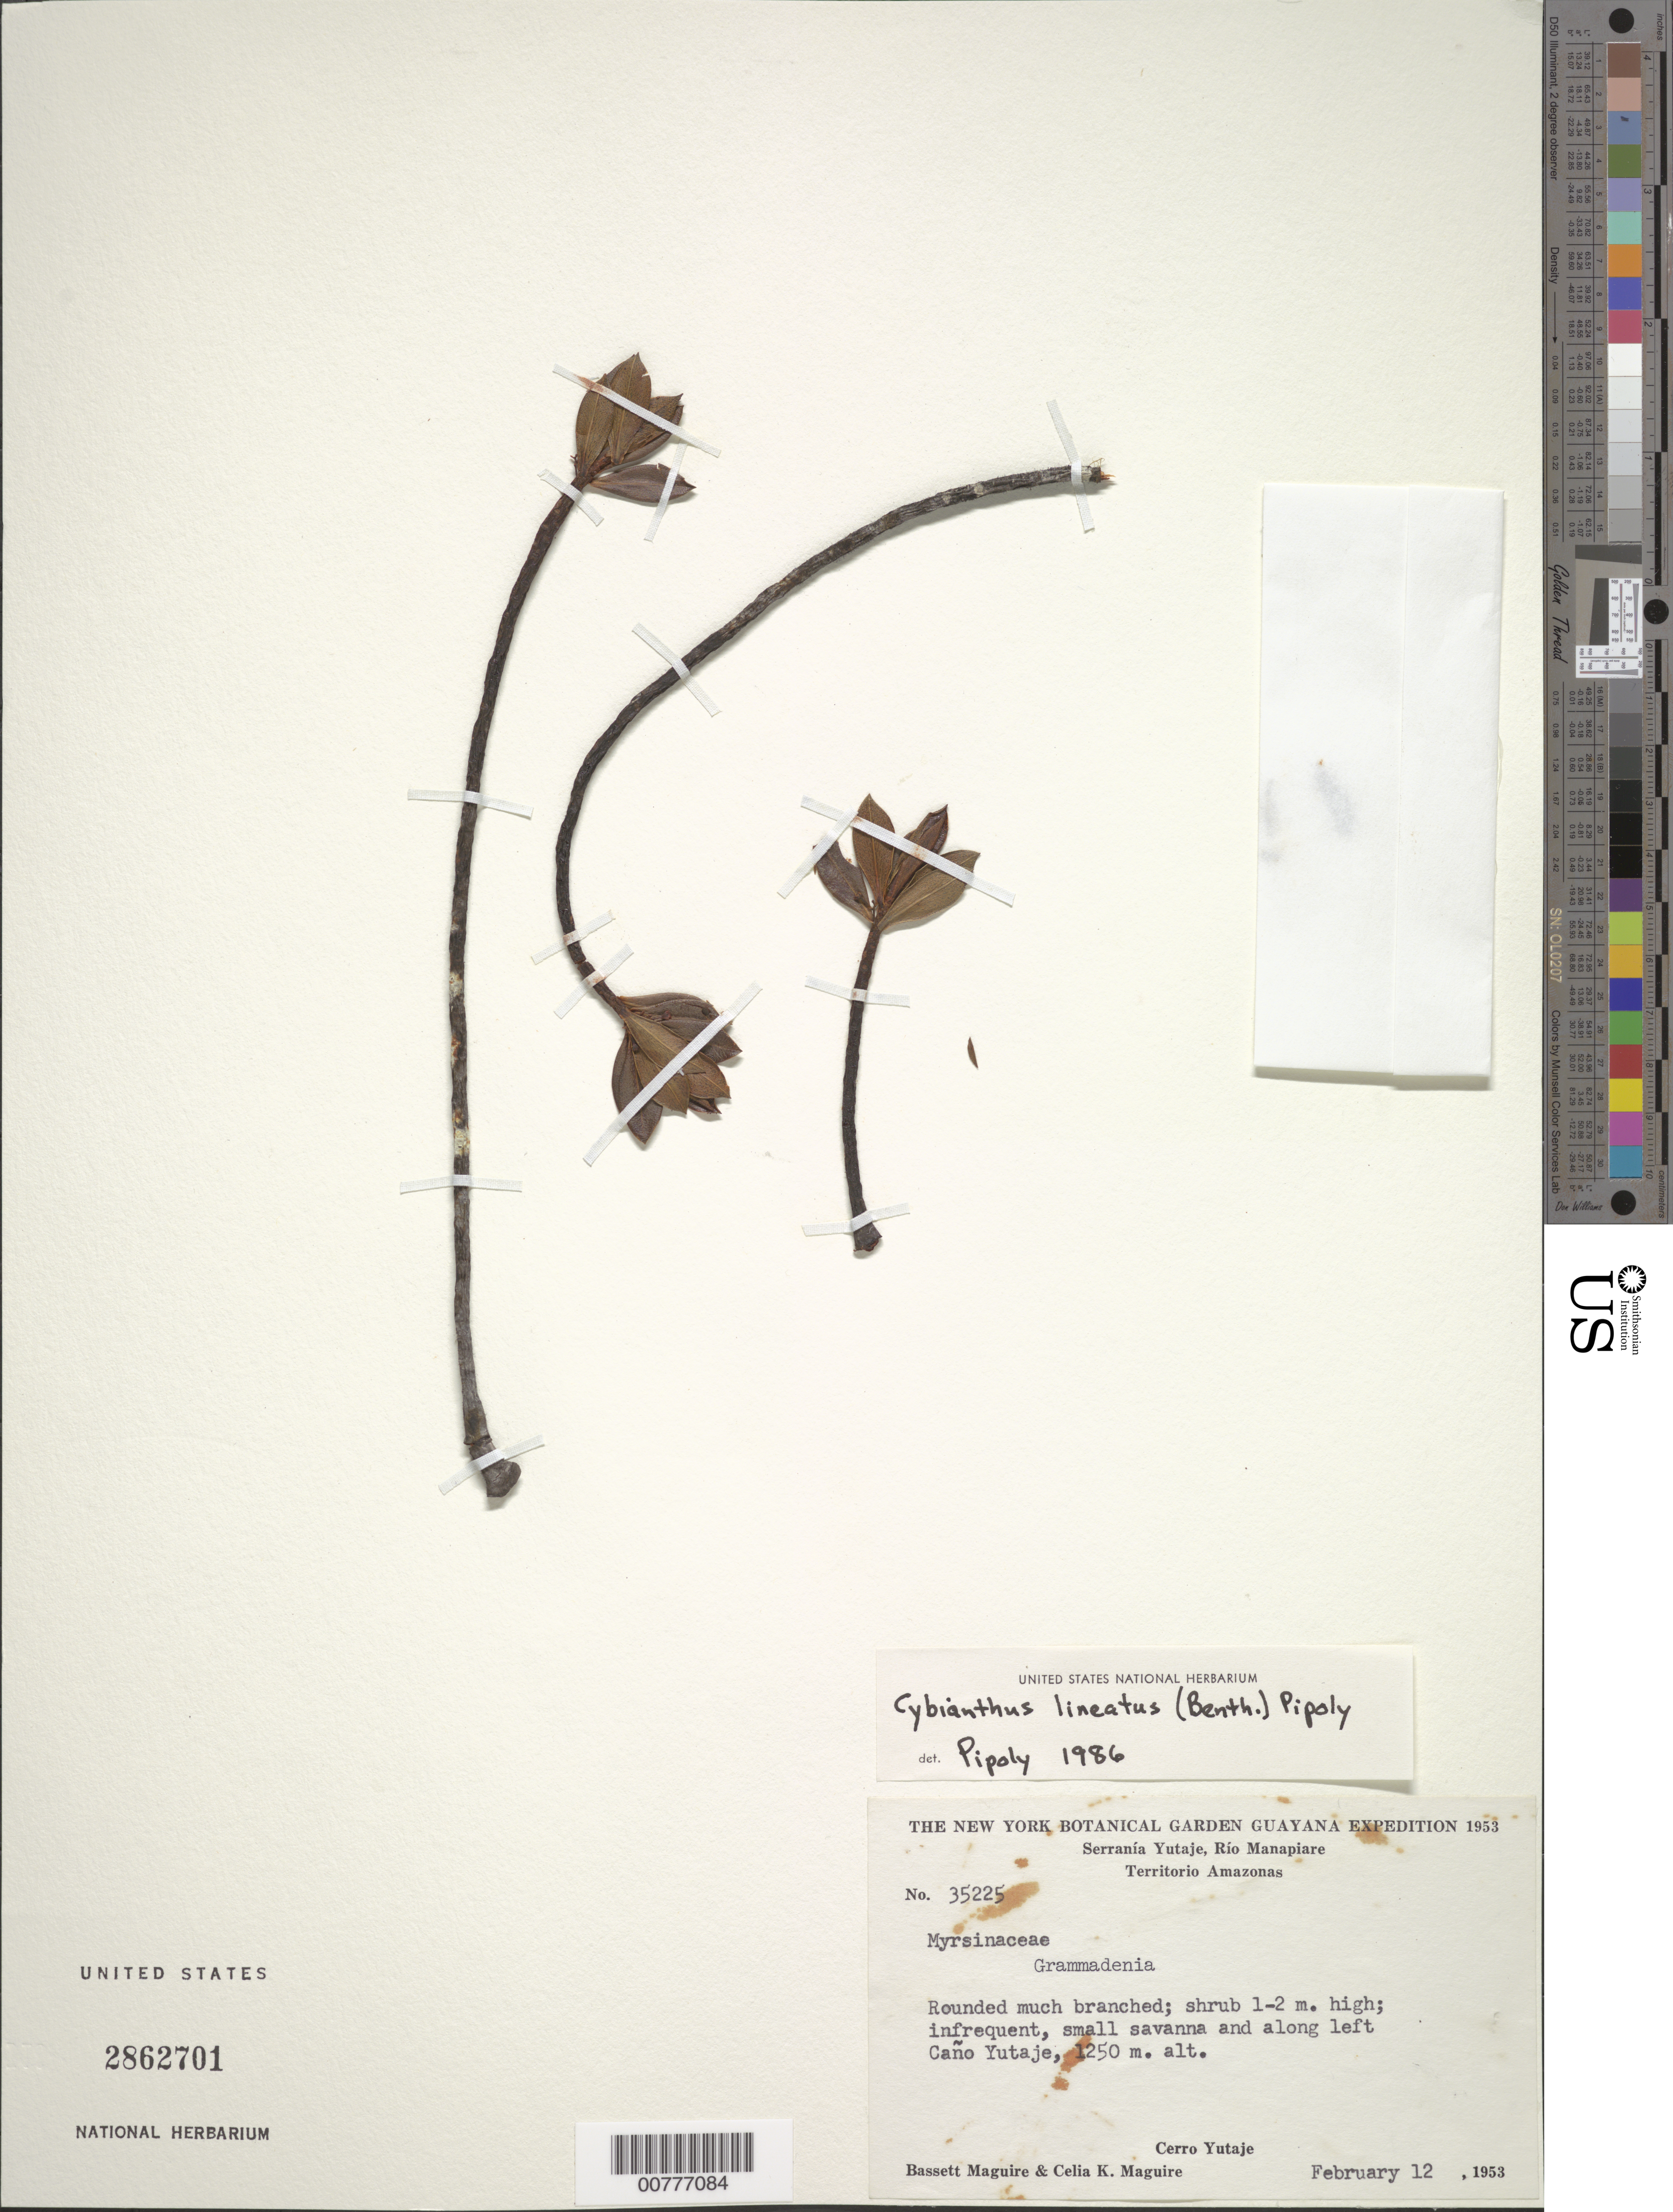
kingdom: Plantae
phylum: Tracheophyta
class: Magnoliopsida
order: Ericales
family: Primulaceae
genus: Cybianthus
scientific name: Cybianthus lineatus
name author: (Benth.) Pipoly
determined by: Pipoly, J. J., III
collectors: B. Maguire & C. K. Maguire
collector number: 35225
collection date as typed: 12-Feb-53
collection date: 1953-02-12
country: Venezuela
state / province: Amazonas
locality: Cerro Yutajé, left fork of Caño Yutajé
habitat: Small savanna and along Caño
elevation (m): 1250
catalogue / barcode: US 2862701